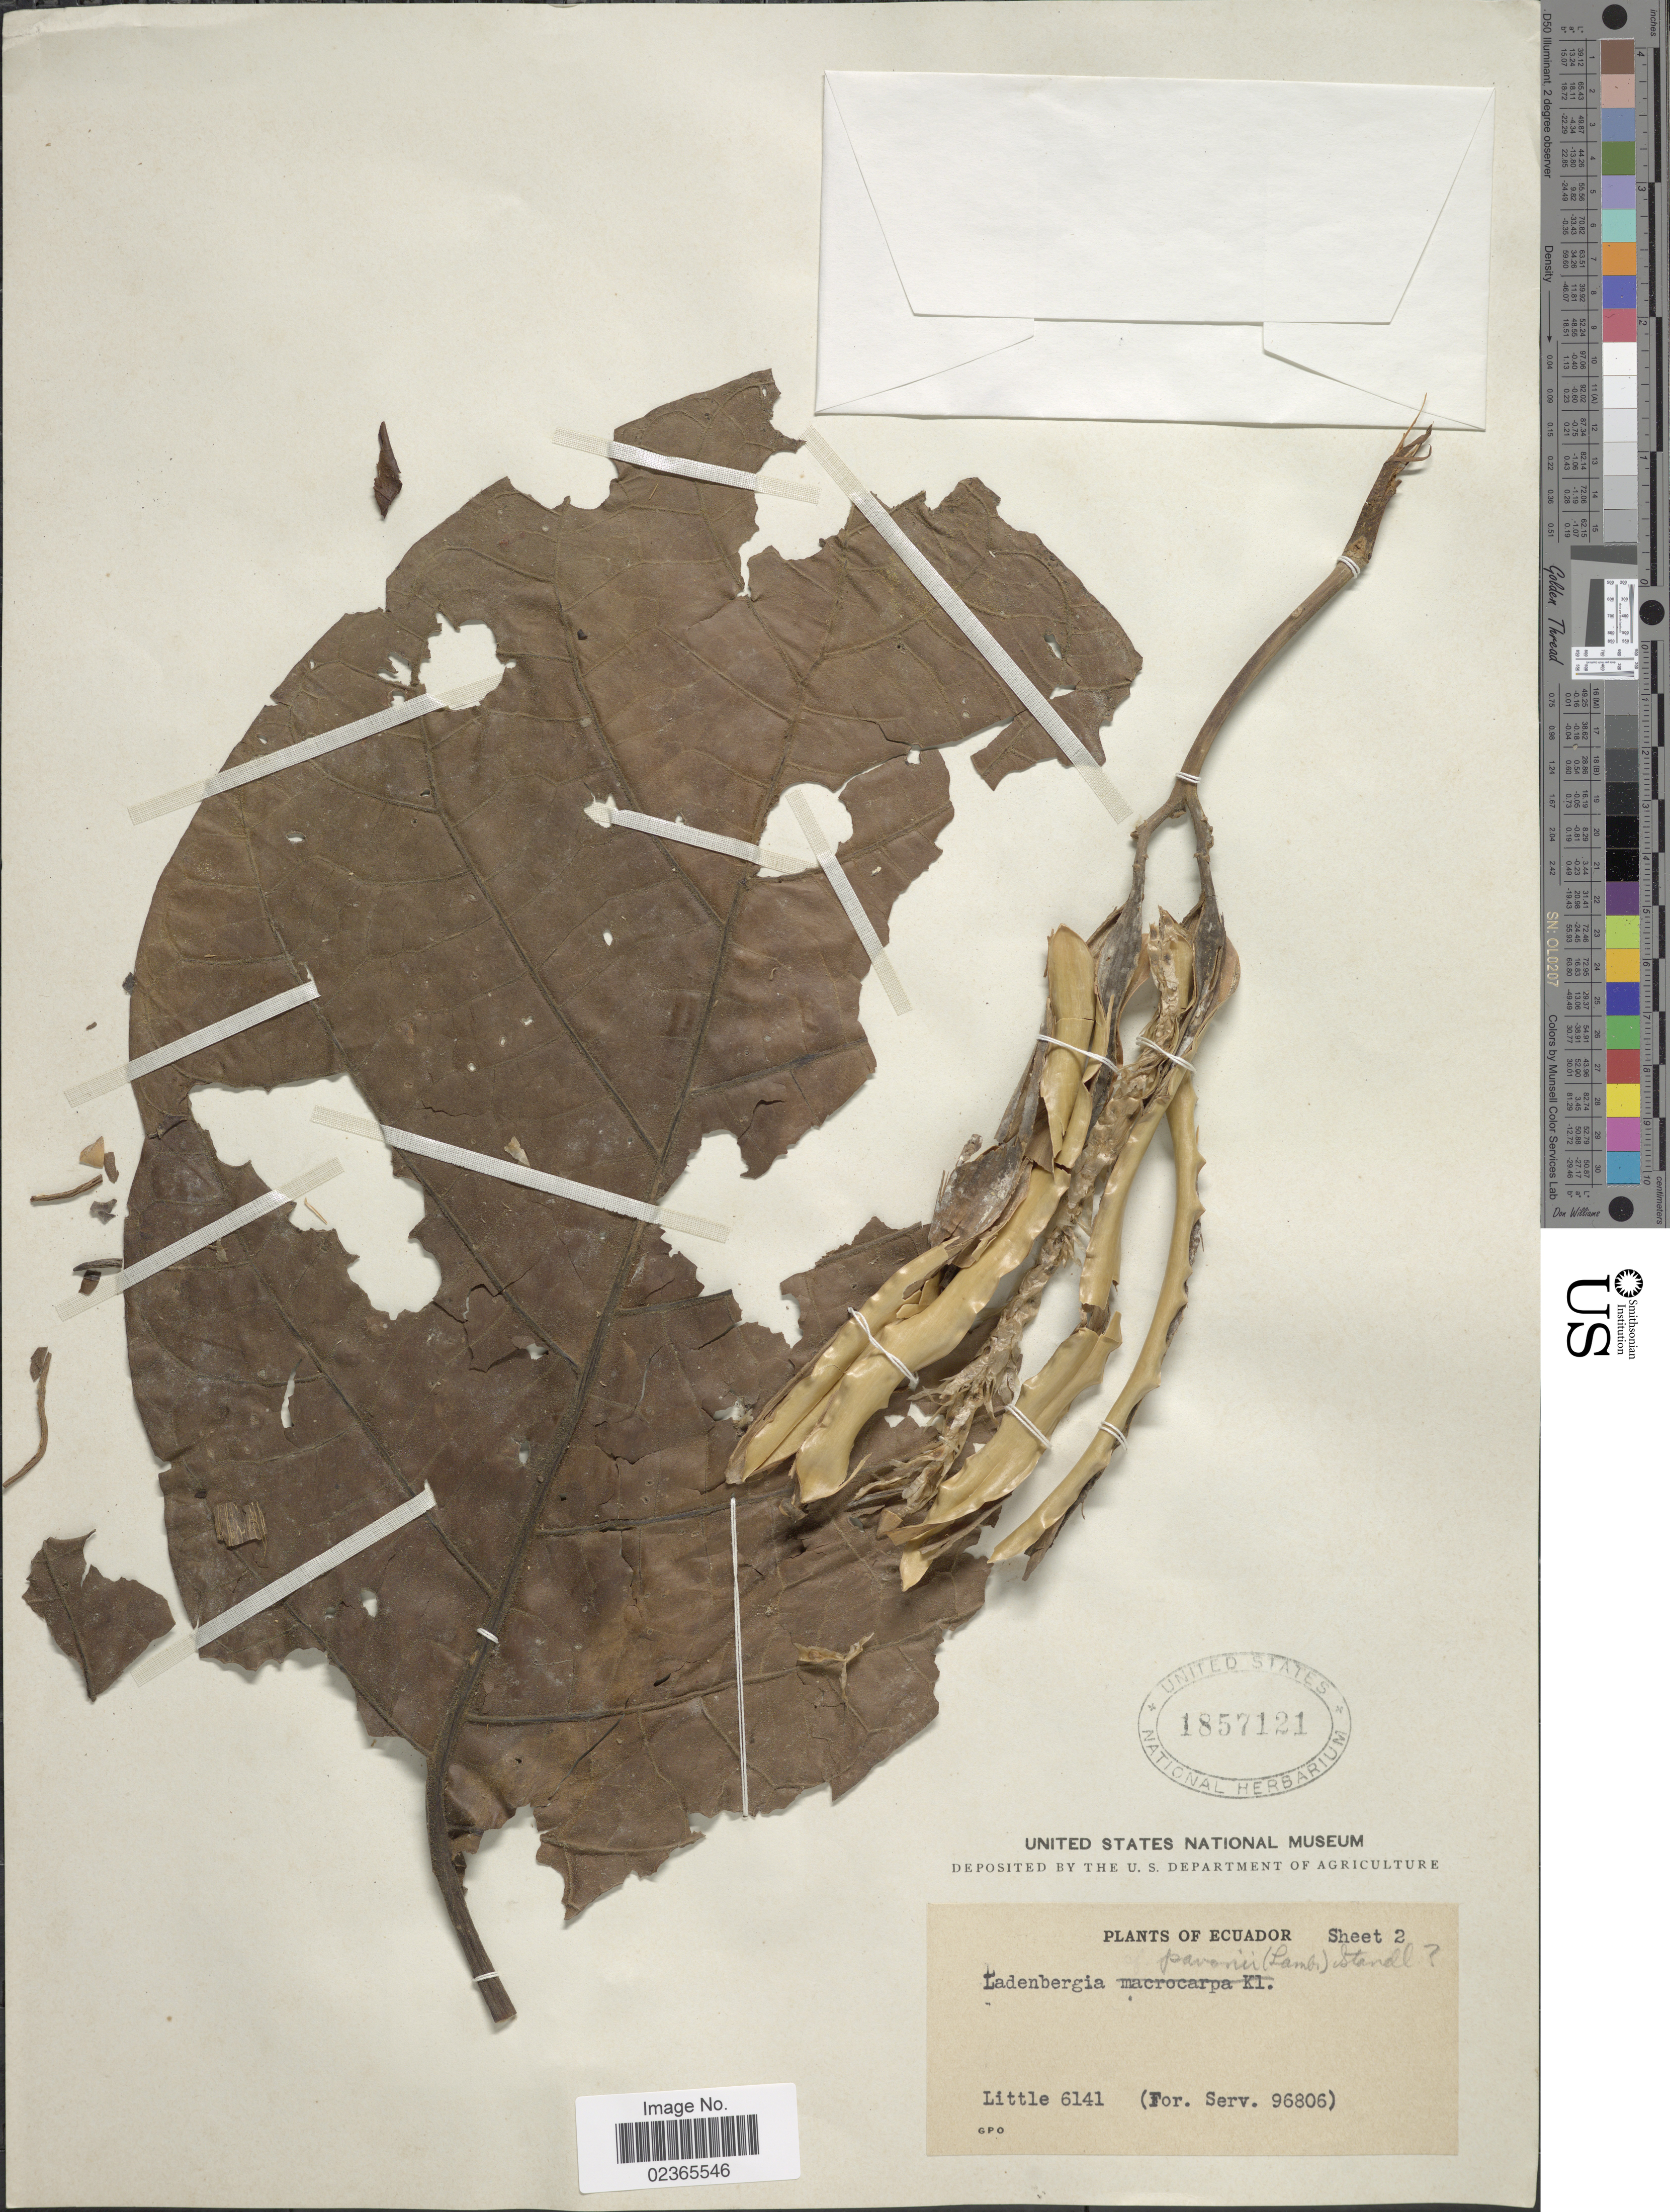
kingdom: Plantae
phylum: Tracheophyta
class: Magnoliopsida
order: Gentianales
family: Rubiaceae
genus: Ladenbergia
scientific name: Ladenbergia pavonii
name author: (Lamb.) Standl.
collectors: Little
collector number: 6141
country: Ecuador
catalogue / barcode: US 1857121